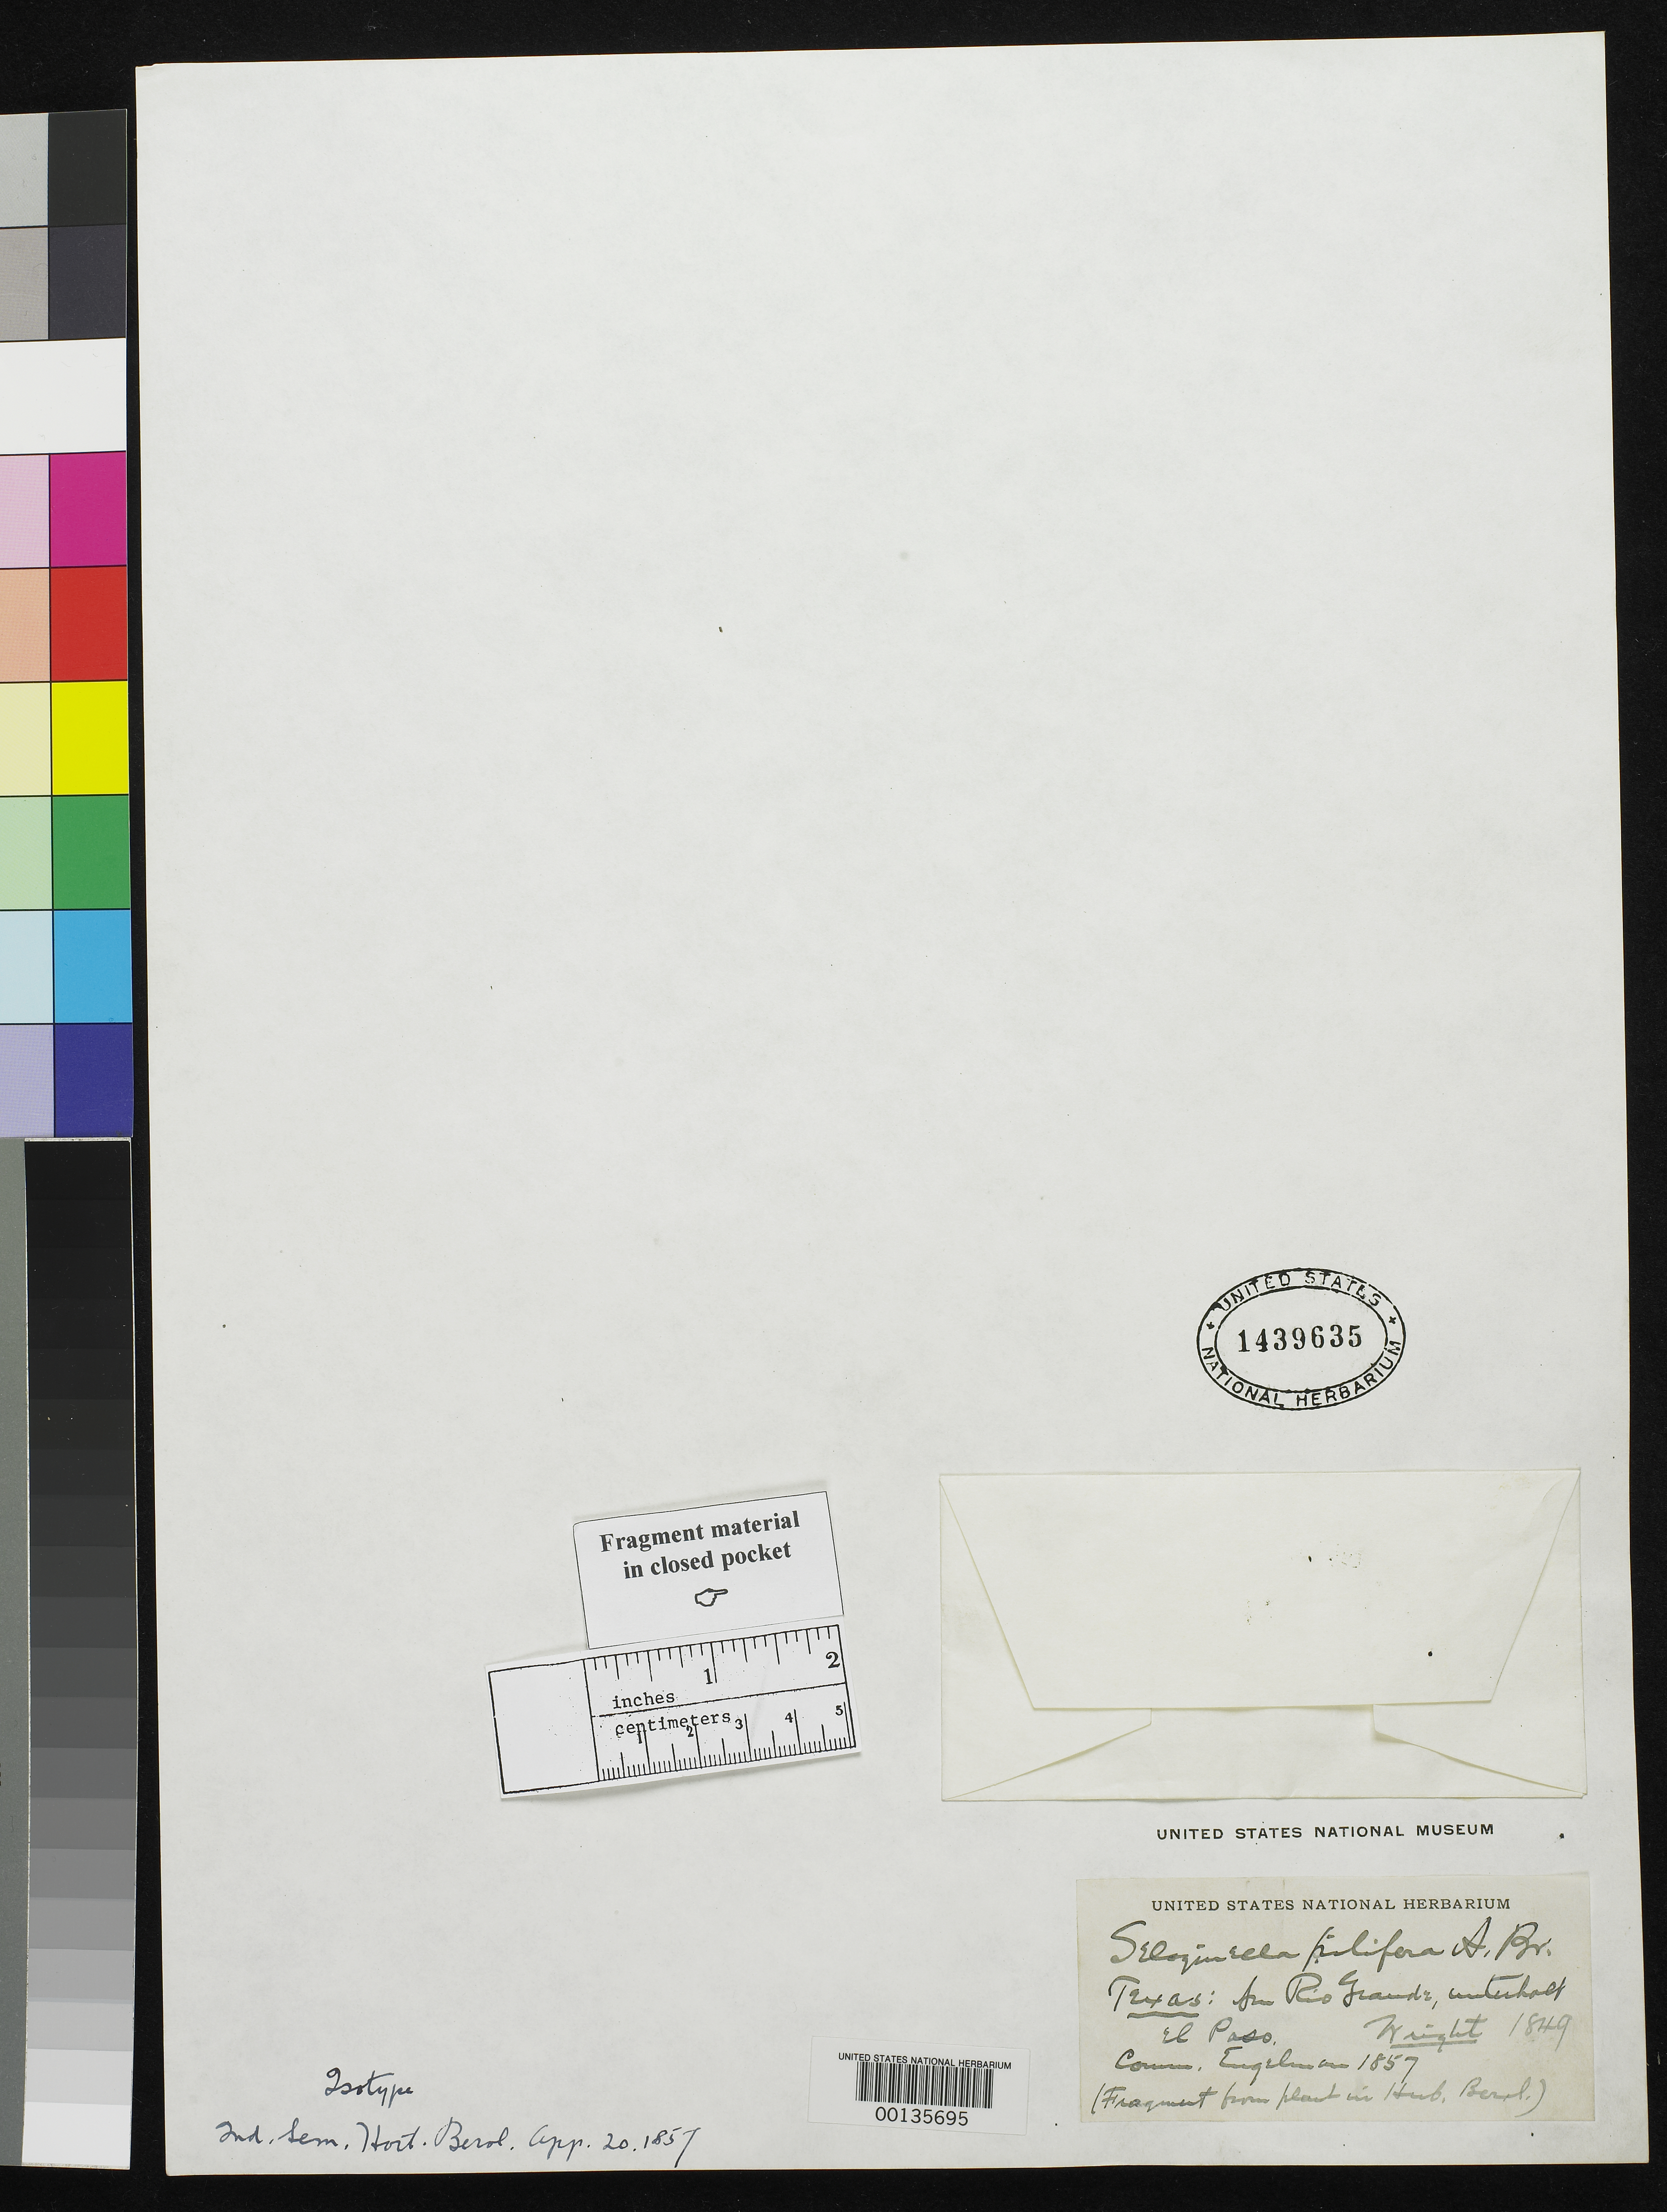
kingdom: Plantae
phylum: Tracheophyta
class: Lycopodiopsida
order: Selaginellales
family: Selaginellaceae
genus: Selaginella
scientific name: Selaginella pilifera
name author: A. Braun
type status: Type Collection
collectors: C. Wright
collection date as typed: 1849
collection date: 1849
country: United States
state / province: Texas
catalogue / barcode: US 1439635